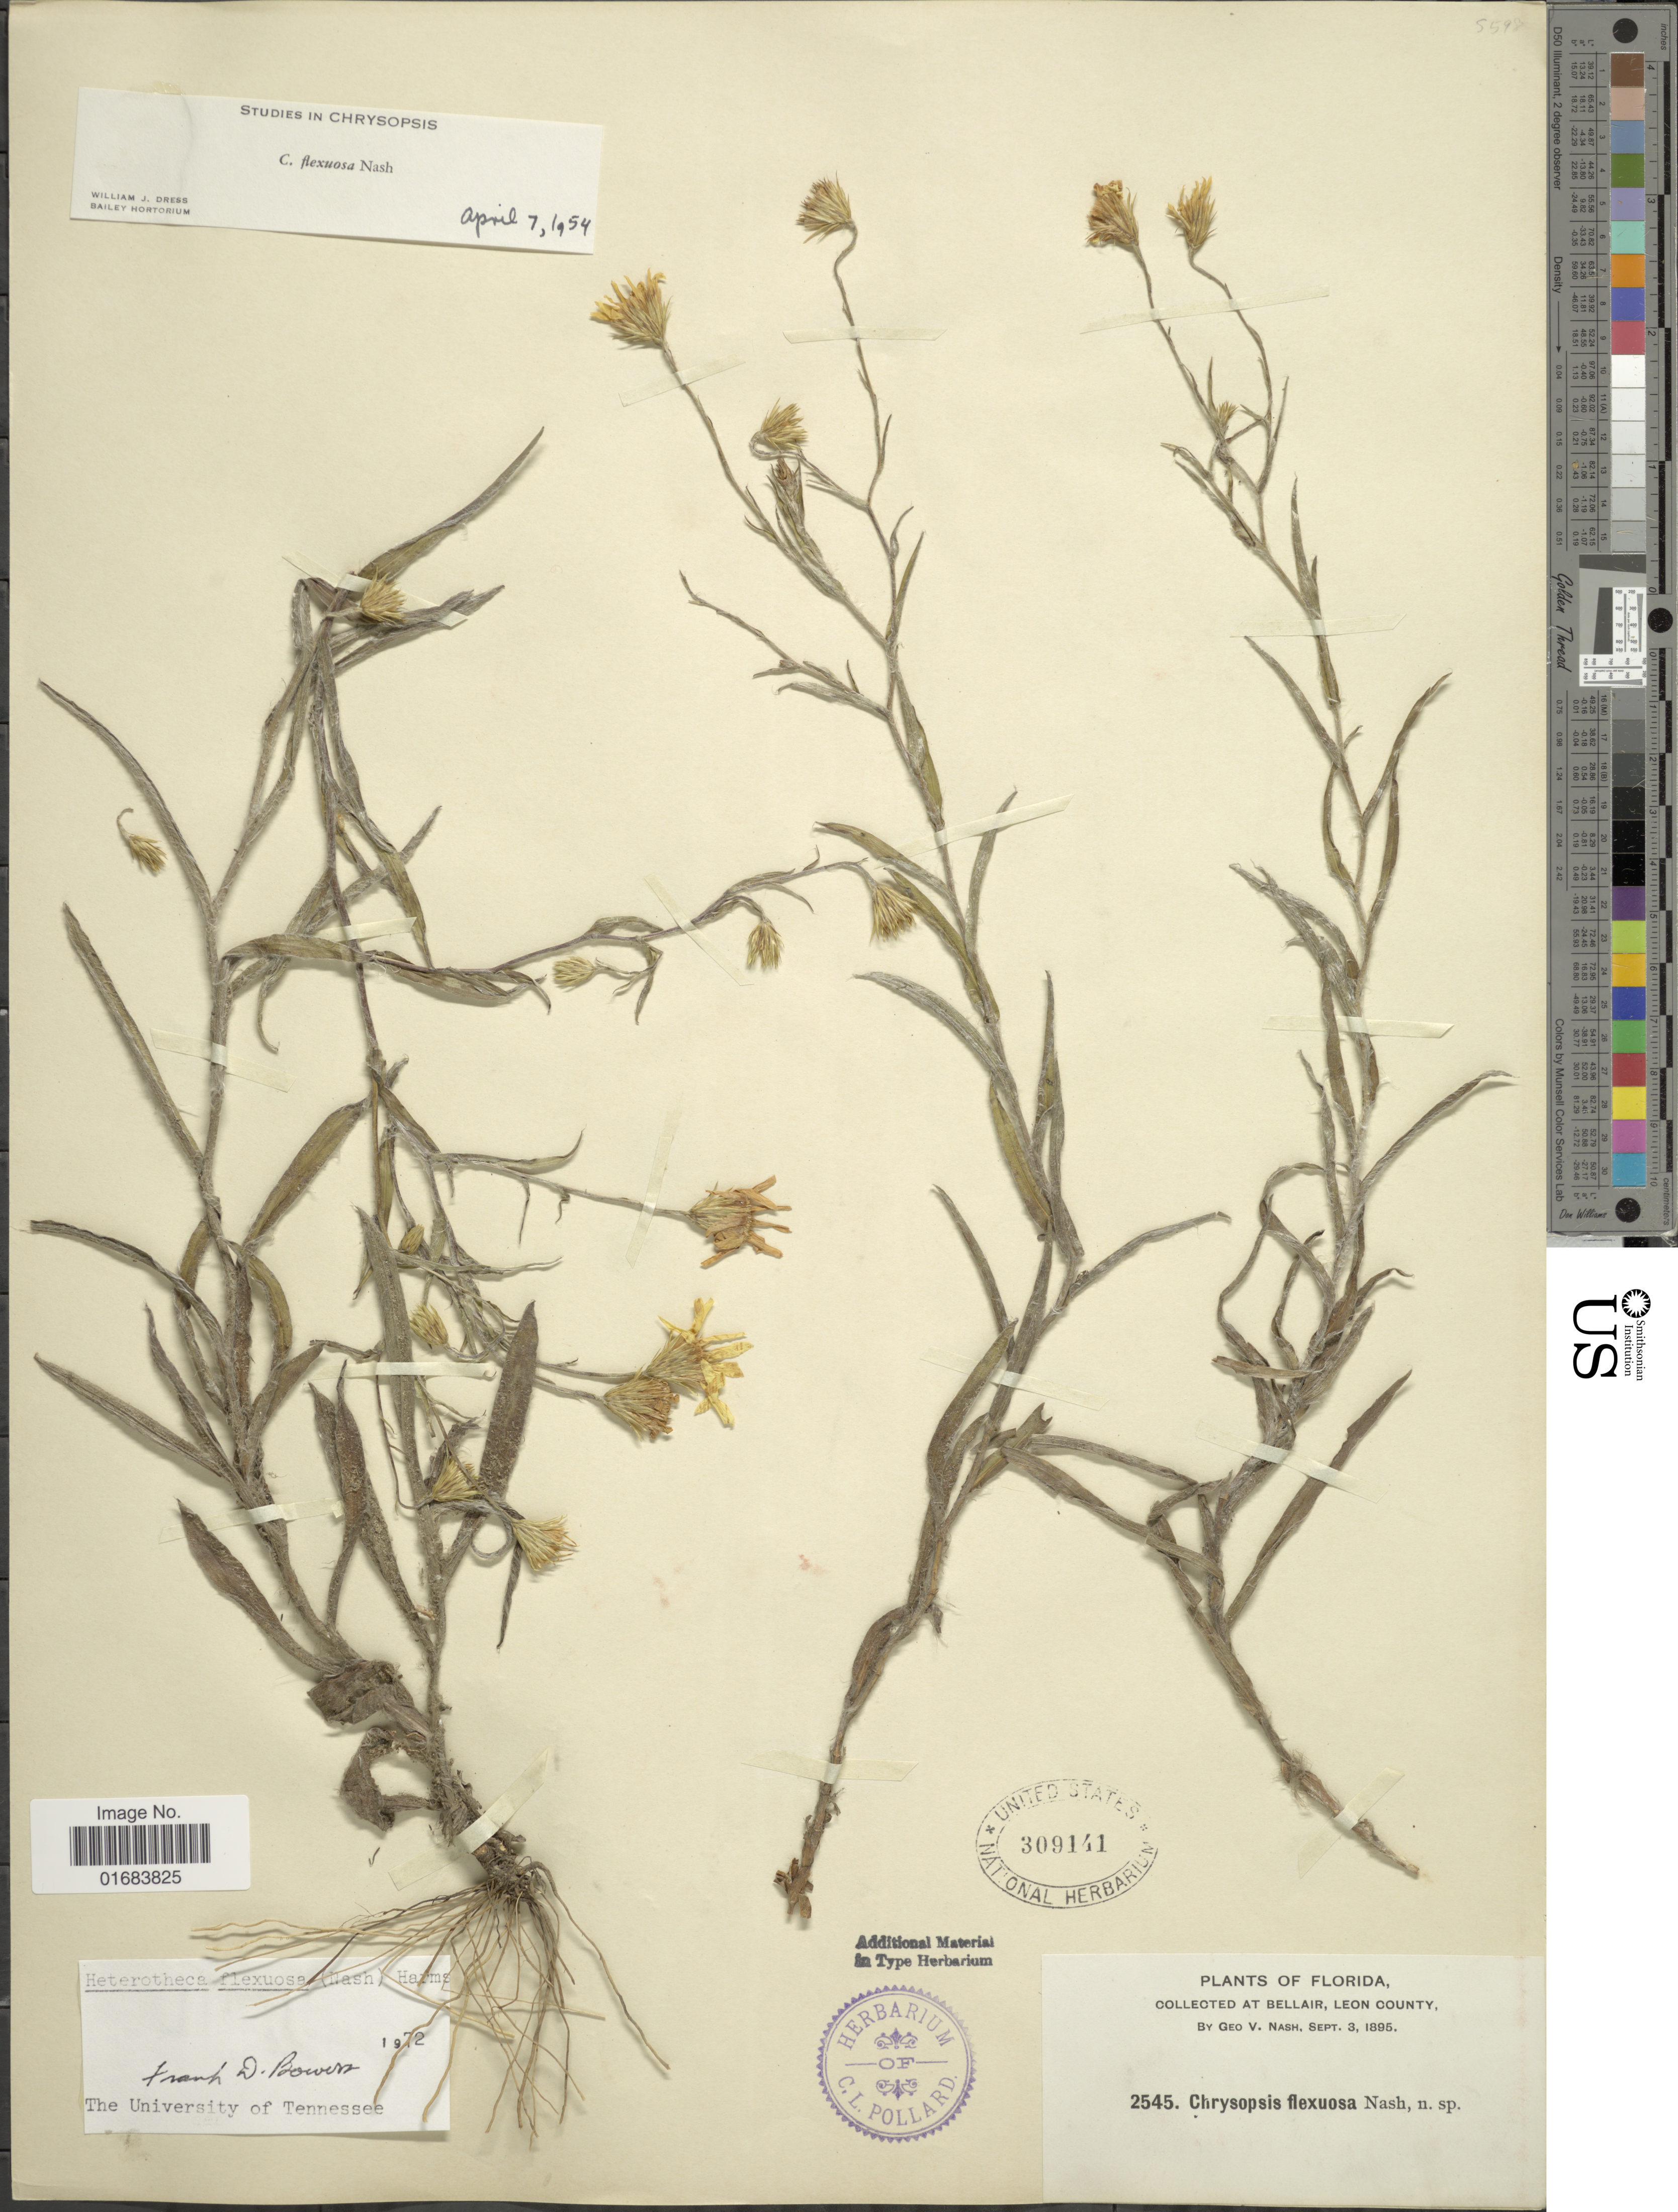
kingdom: Plantae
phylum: Tracheophyta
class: Magnoliopsida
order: Asterales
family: Asteraceae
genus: Pityopsis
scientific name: Pityopsis flexuosa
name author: (Nash) Small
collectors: G. V. Nash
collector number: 2545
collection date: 1895-09-03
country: United States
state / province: Florida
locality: At Bellair, Leon County.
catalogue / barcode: US 309141